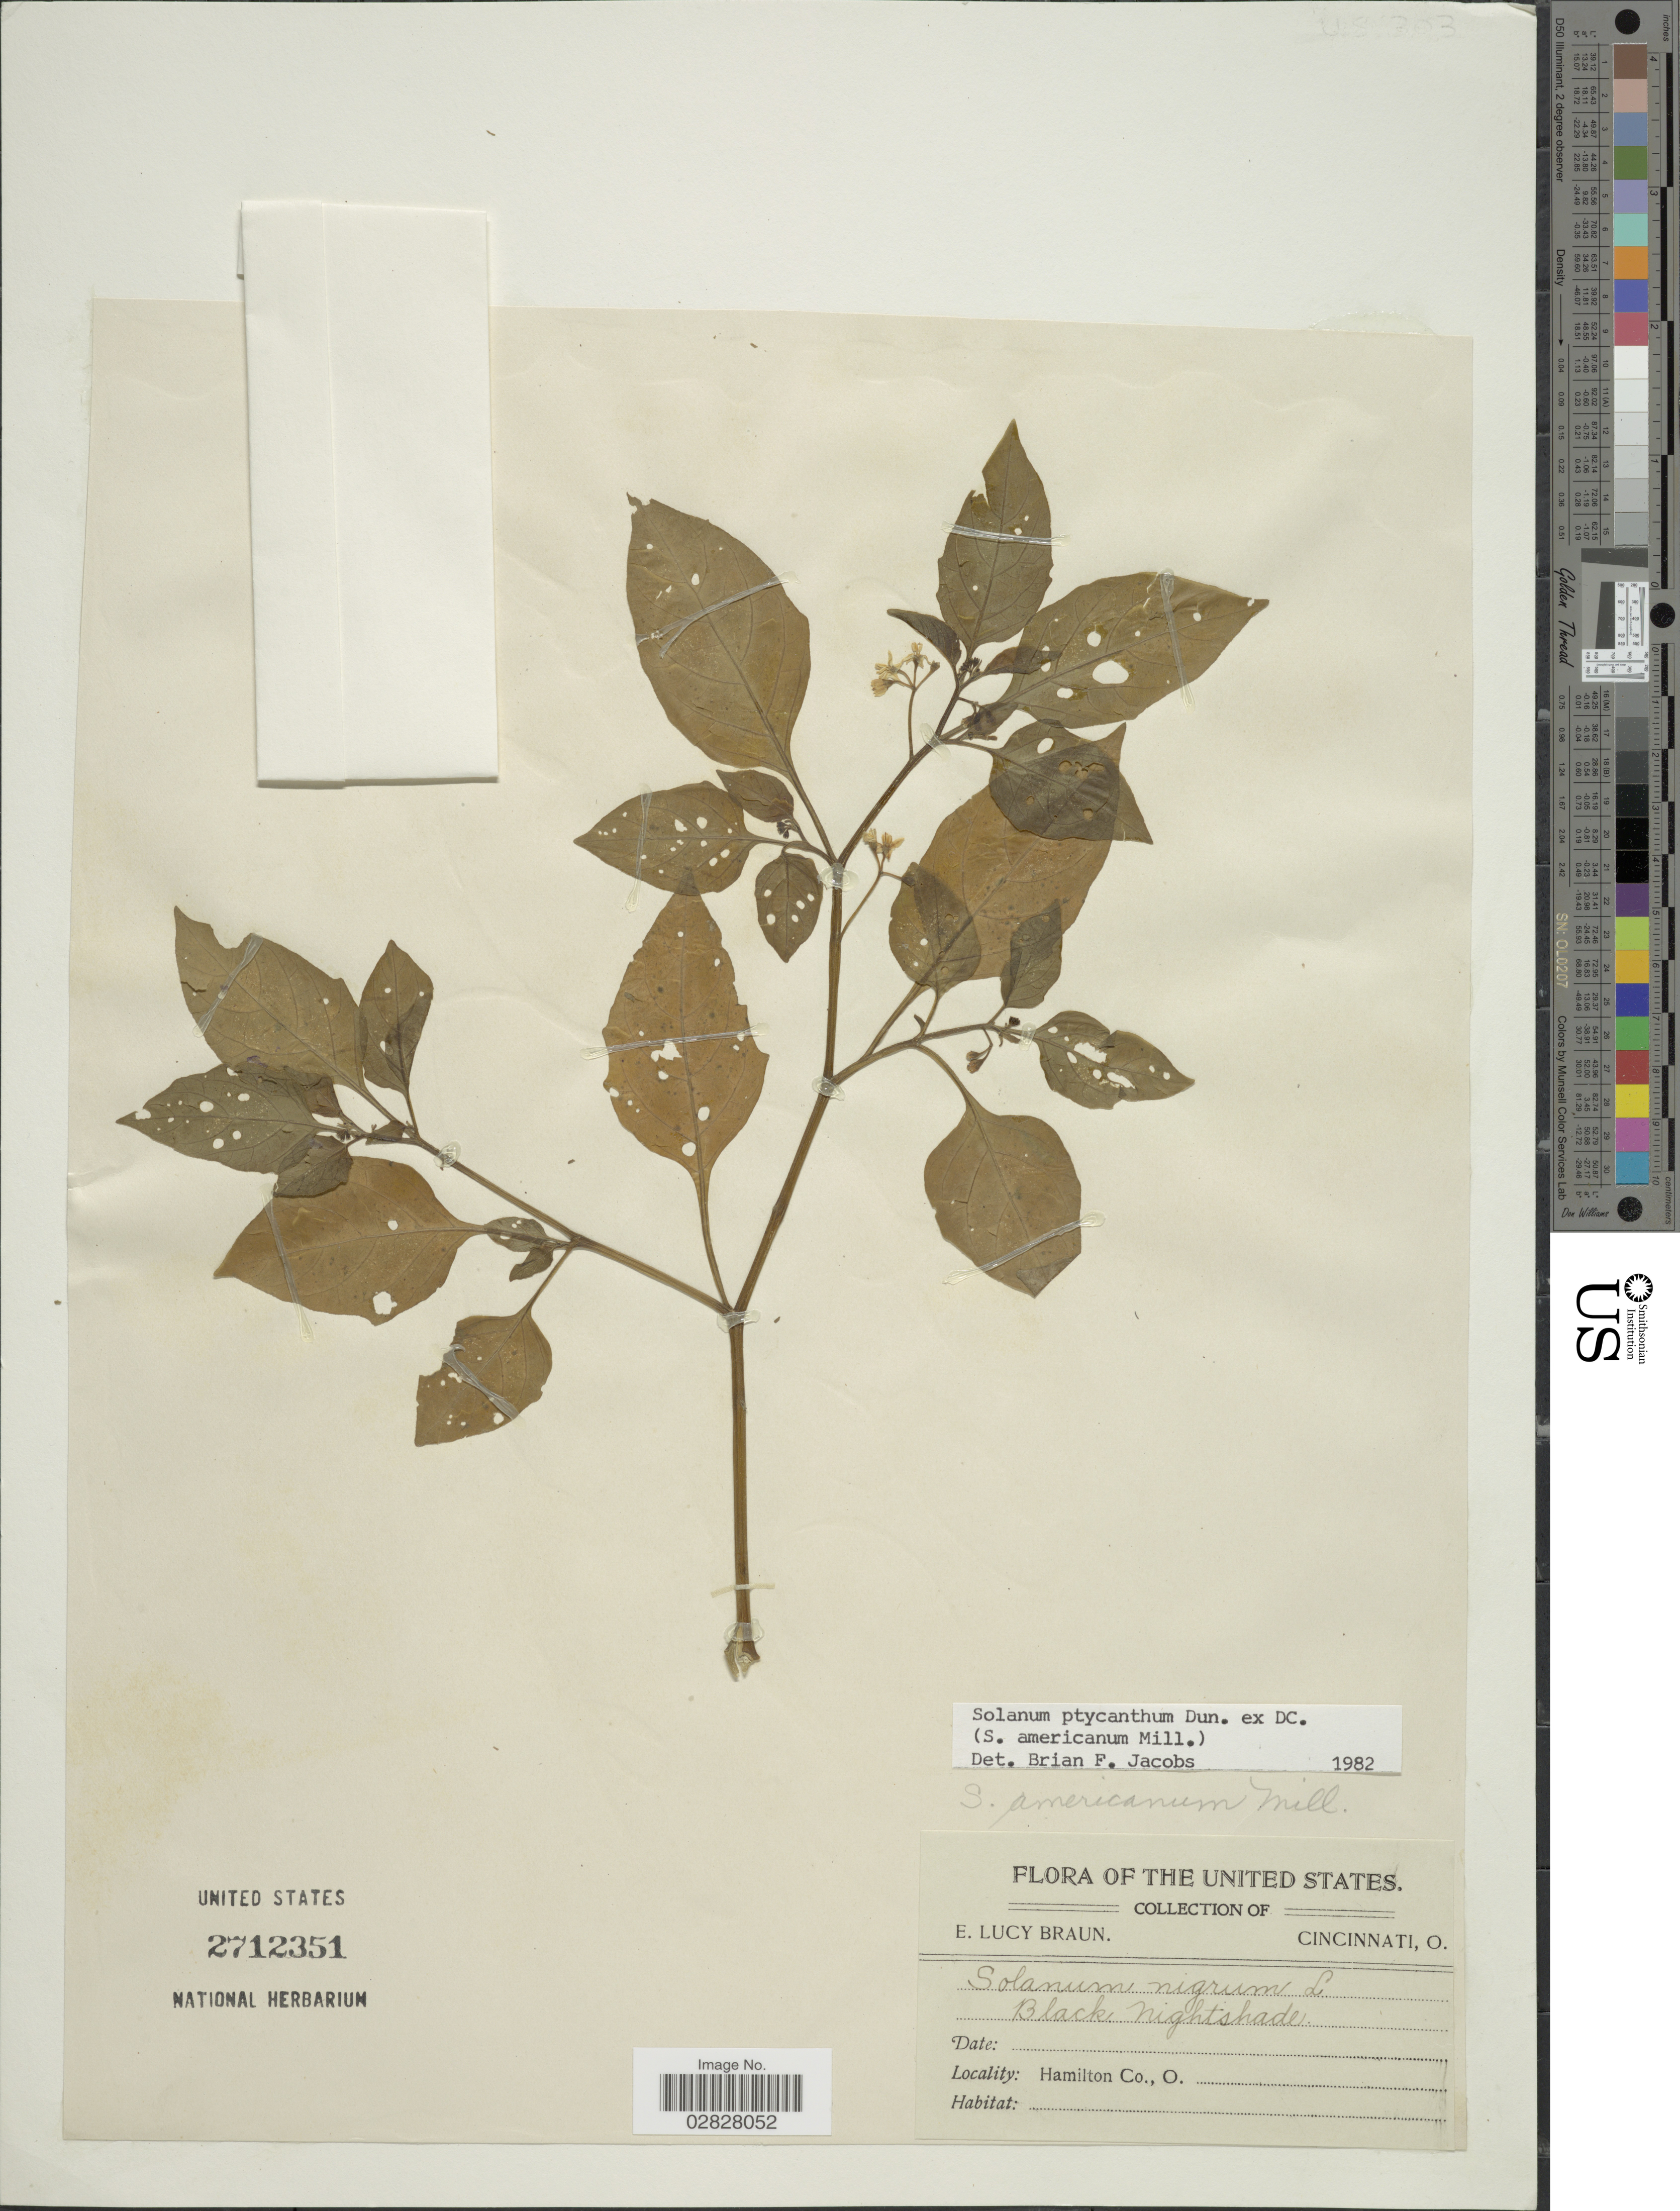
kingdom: Plantae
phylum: Tracheophyta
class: Magnoliopsida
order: Solanales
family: Solanaceae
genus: Solanum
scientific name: Solanum americanum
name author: Mill.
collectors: E. L. Braun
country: United States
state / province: Ohio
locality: Hamilton Co.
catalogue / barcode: US 2712351